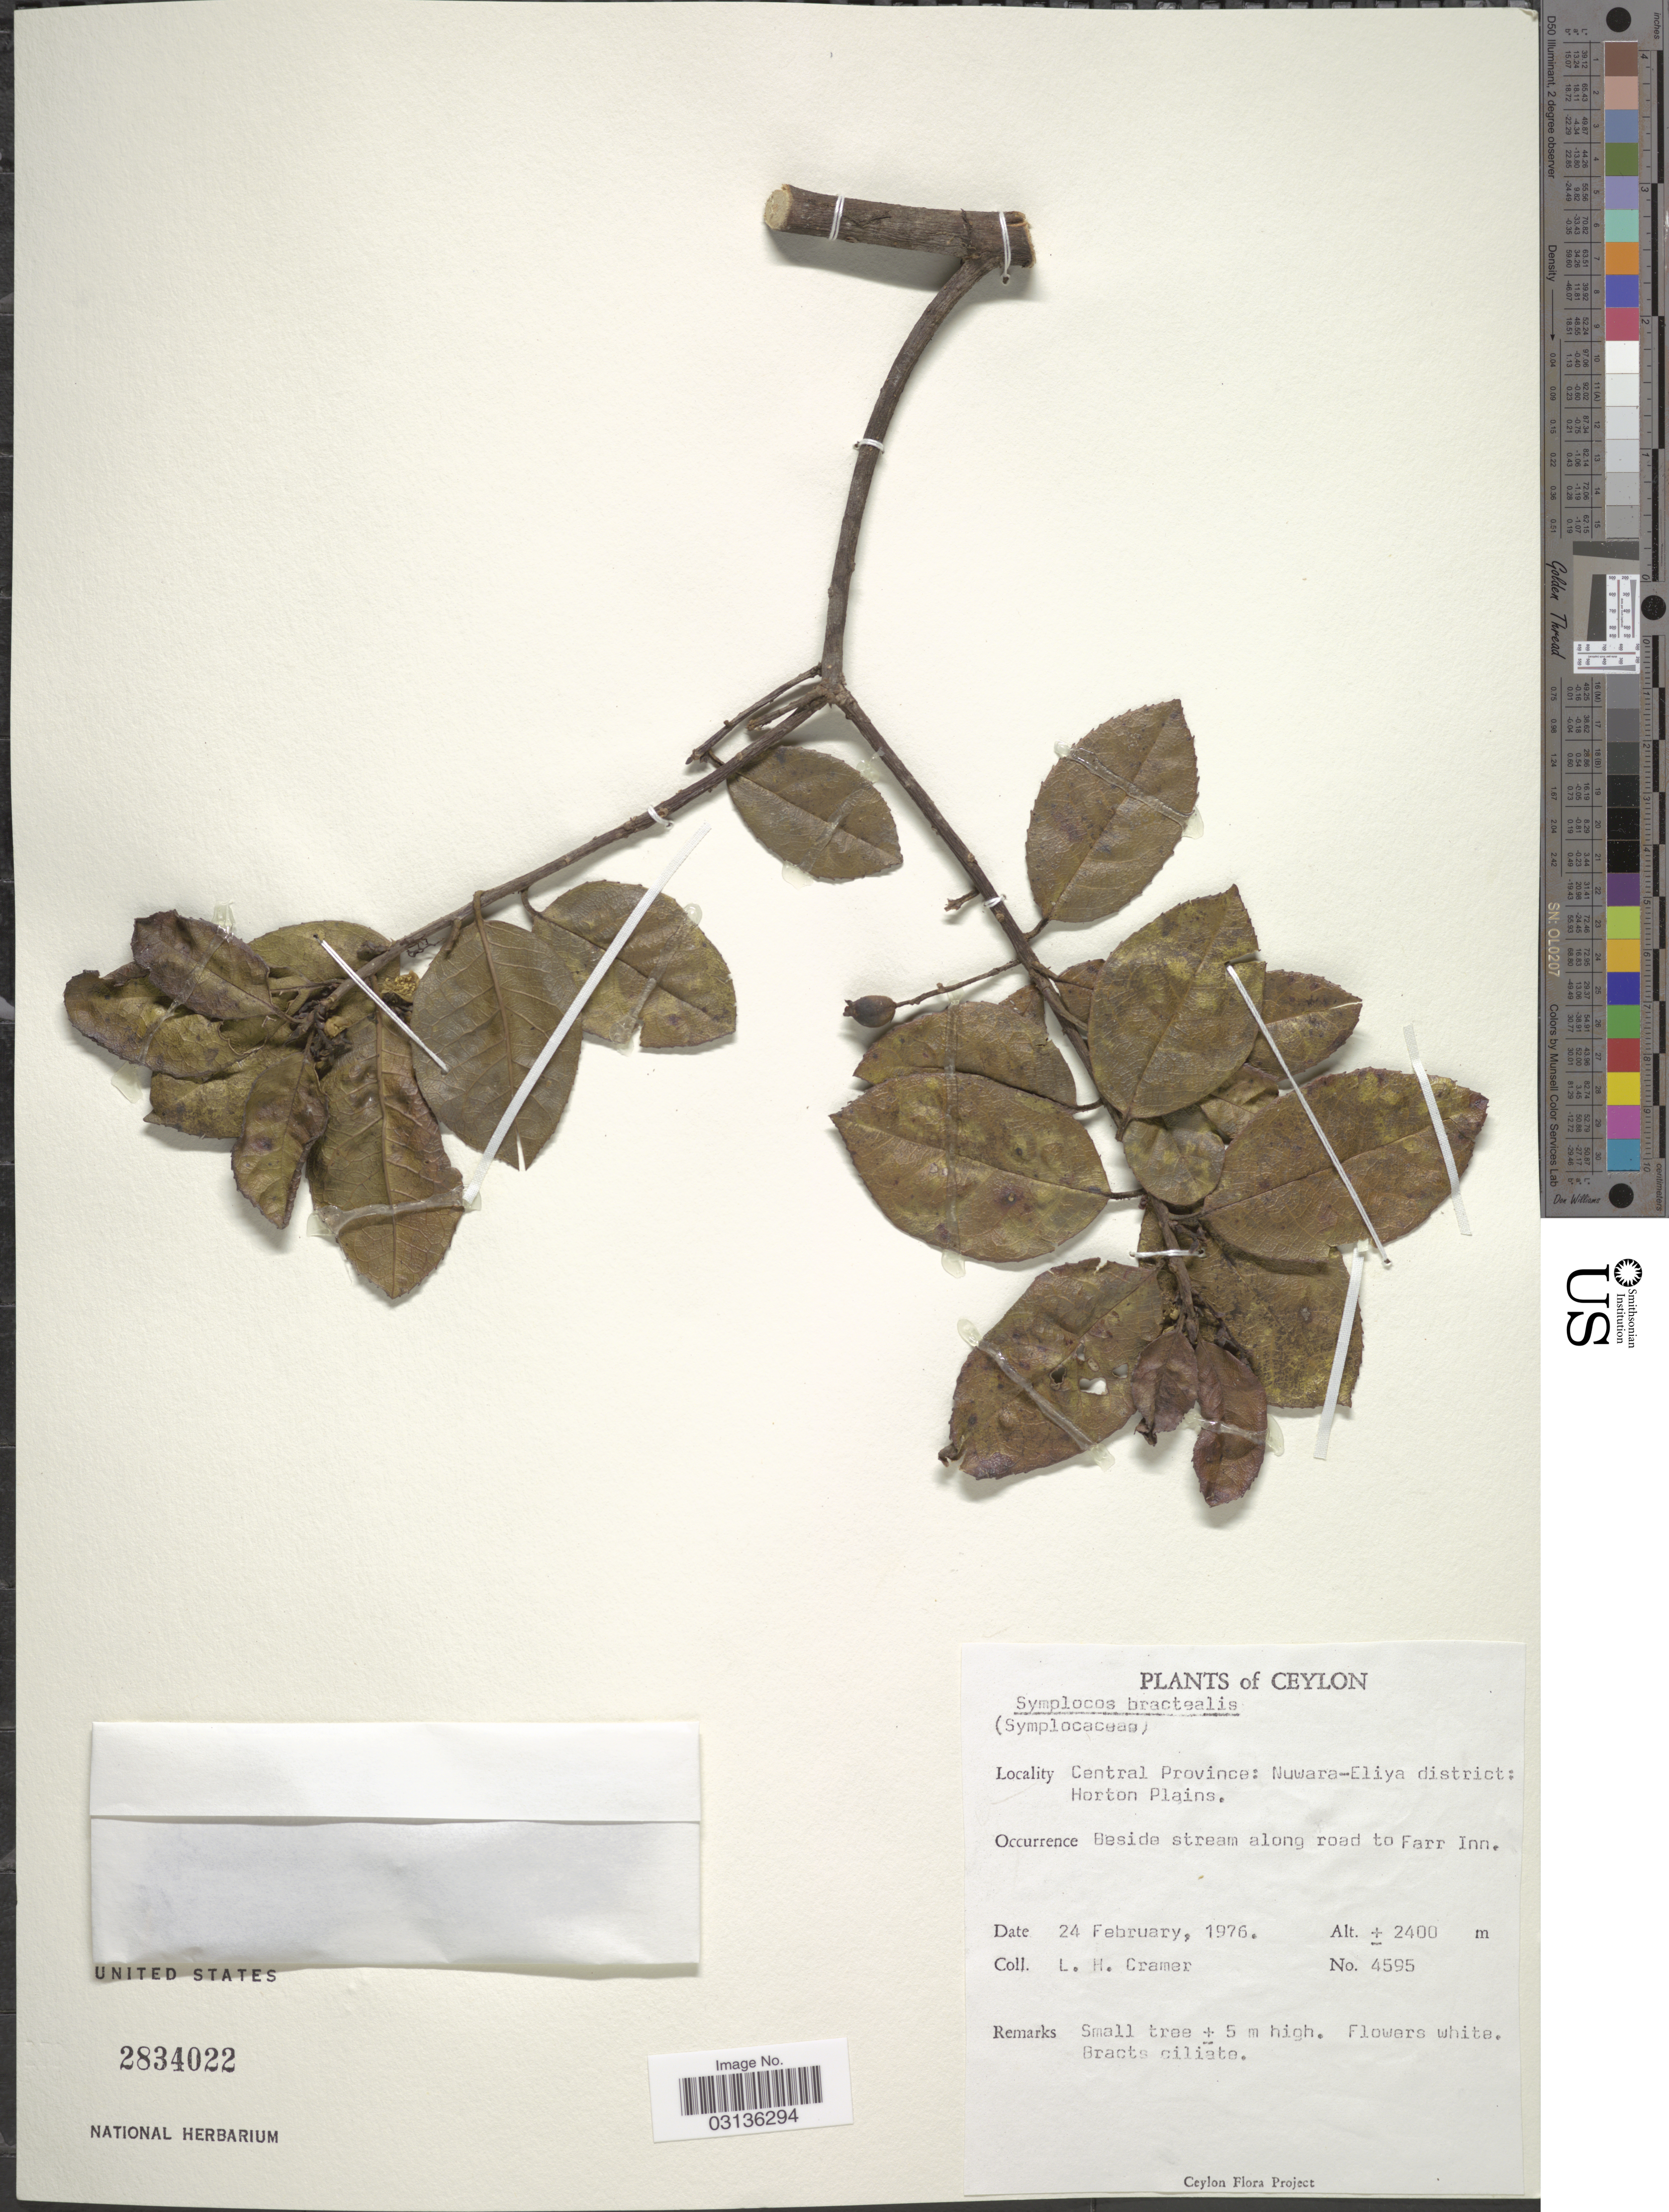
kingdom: Plantae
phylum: Tracheophyta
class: Magnoliopsida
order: Ericales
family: Symplocaceae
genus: Symplocos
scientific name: Symplocos bractealis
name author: Thwaites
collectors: L. H. Cramer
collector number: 4595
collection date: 1976-02-24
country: Sri Lanka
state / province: Central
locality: Ceylon. Central Province: Nuwara-Eliya district: Horton Plains. Beside stream along road to Farr Inn.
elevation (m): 2400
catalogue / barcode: US 2834022